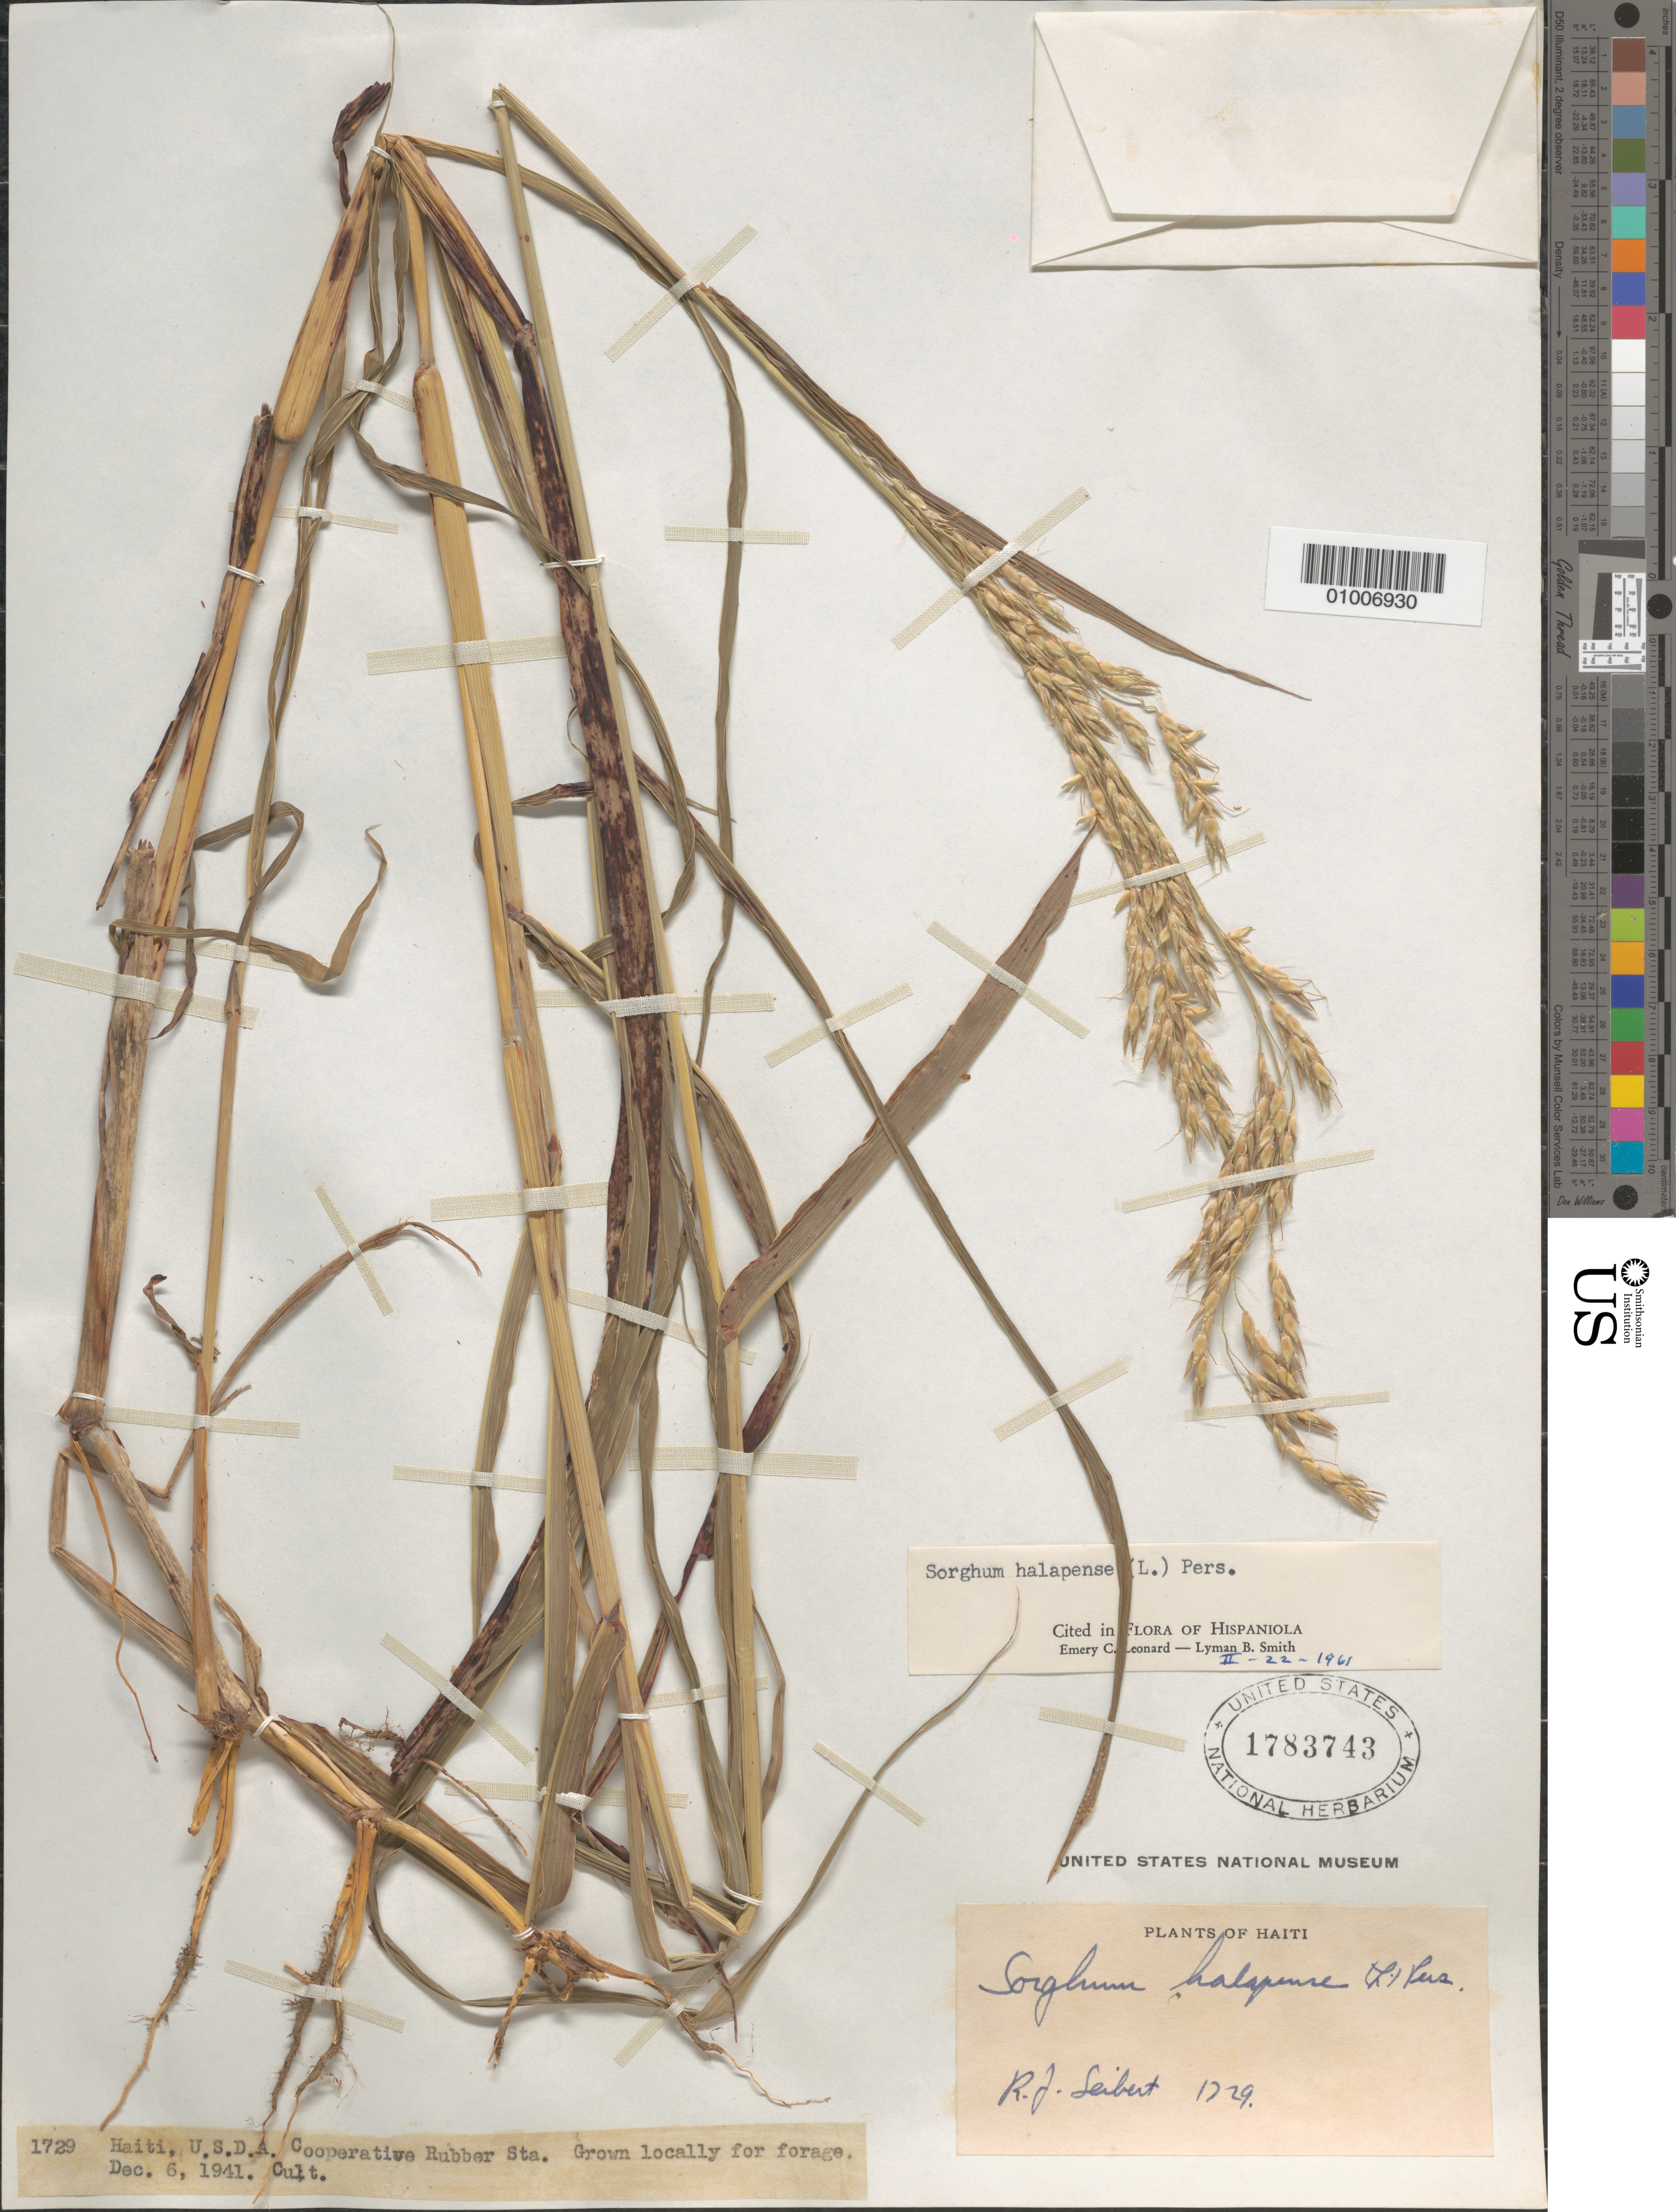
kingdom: Plantae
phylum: Tracheophyta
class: Liliopsida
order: Poales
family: Poaceae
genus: Sorghum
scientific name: Sorghum halepense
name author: (L.) Pers.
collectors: R. J. Seibert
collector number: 1729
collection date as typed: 06 Dec 1941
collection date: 1941-12-06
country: Haiti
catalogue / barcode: US 1783743